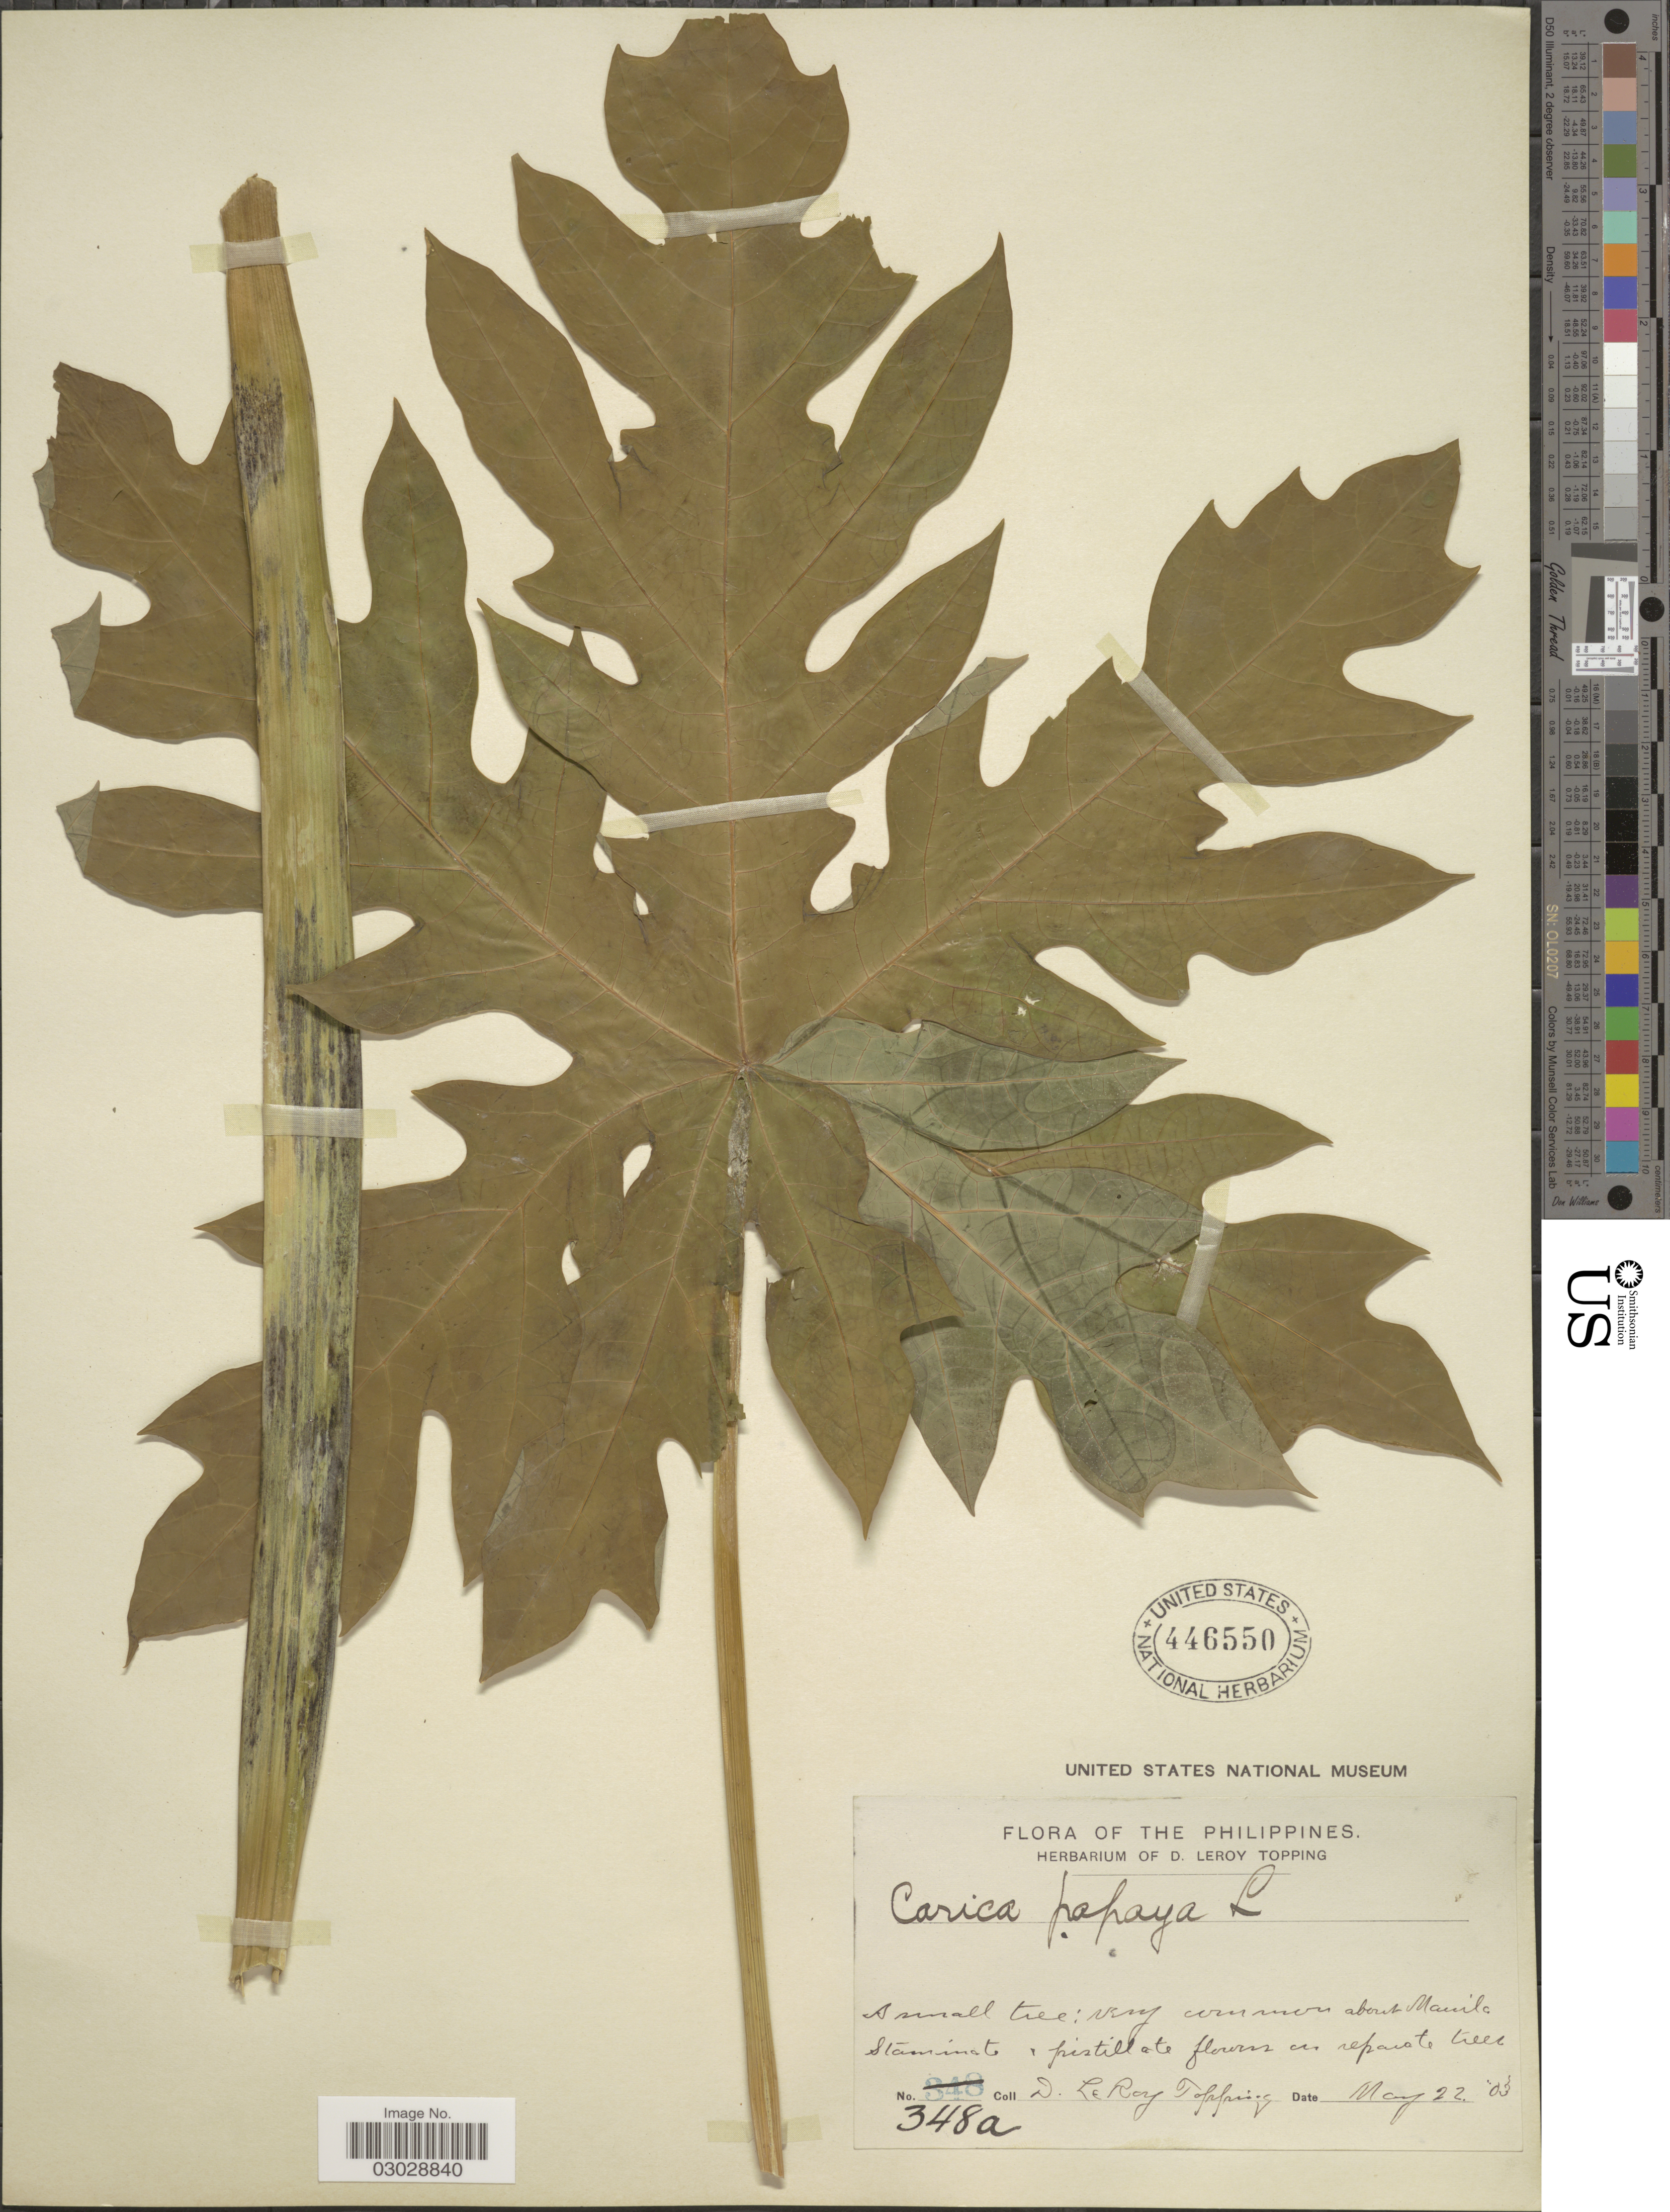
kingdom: Plantae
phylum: Tracheophyta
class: Magnoliopsida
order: Brassicales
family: Caricaceae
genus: Carica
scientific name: Carica papaya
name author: L.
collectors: D. L. Topping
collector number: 348a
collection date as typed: Transcribed d/m/y: 22/5/3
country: Philippines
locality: About Manila.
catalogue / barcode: US 446550